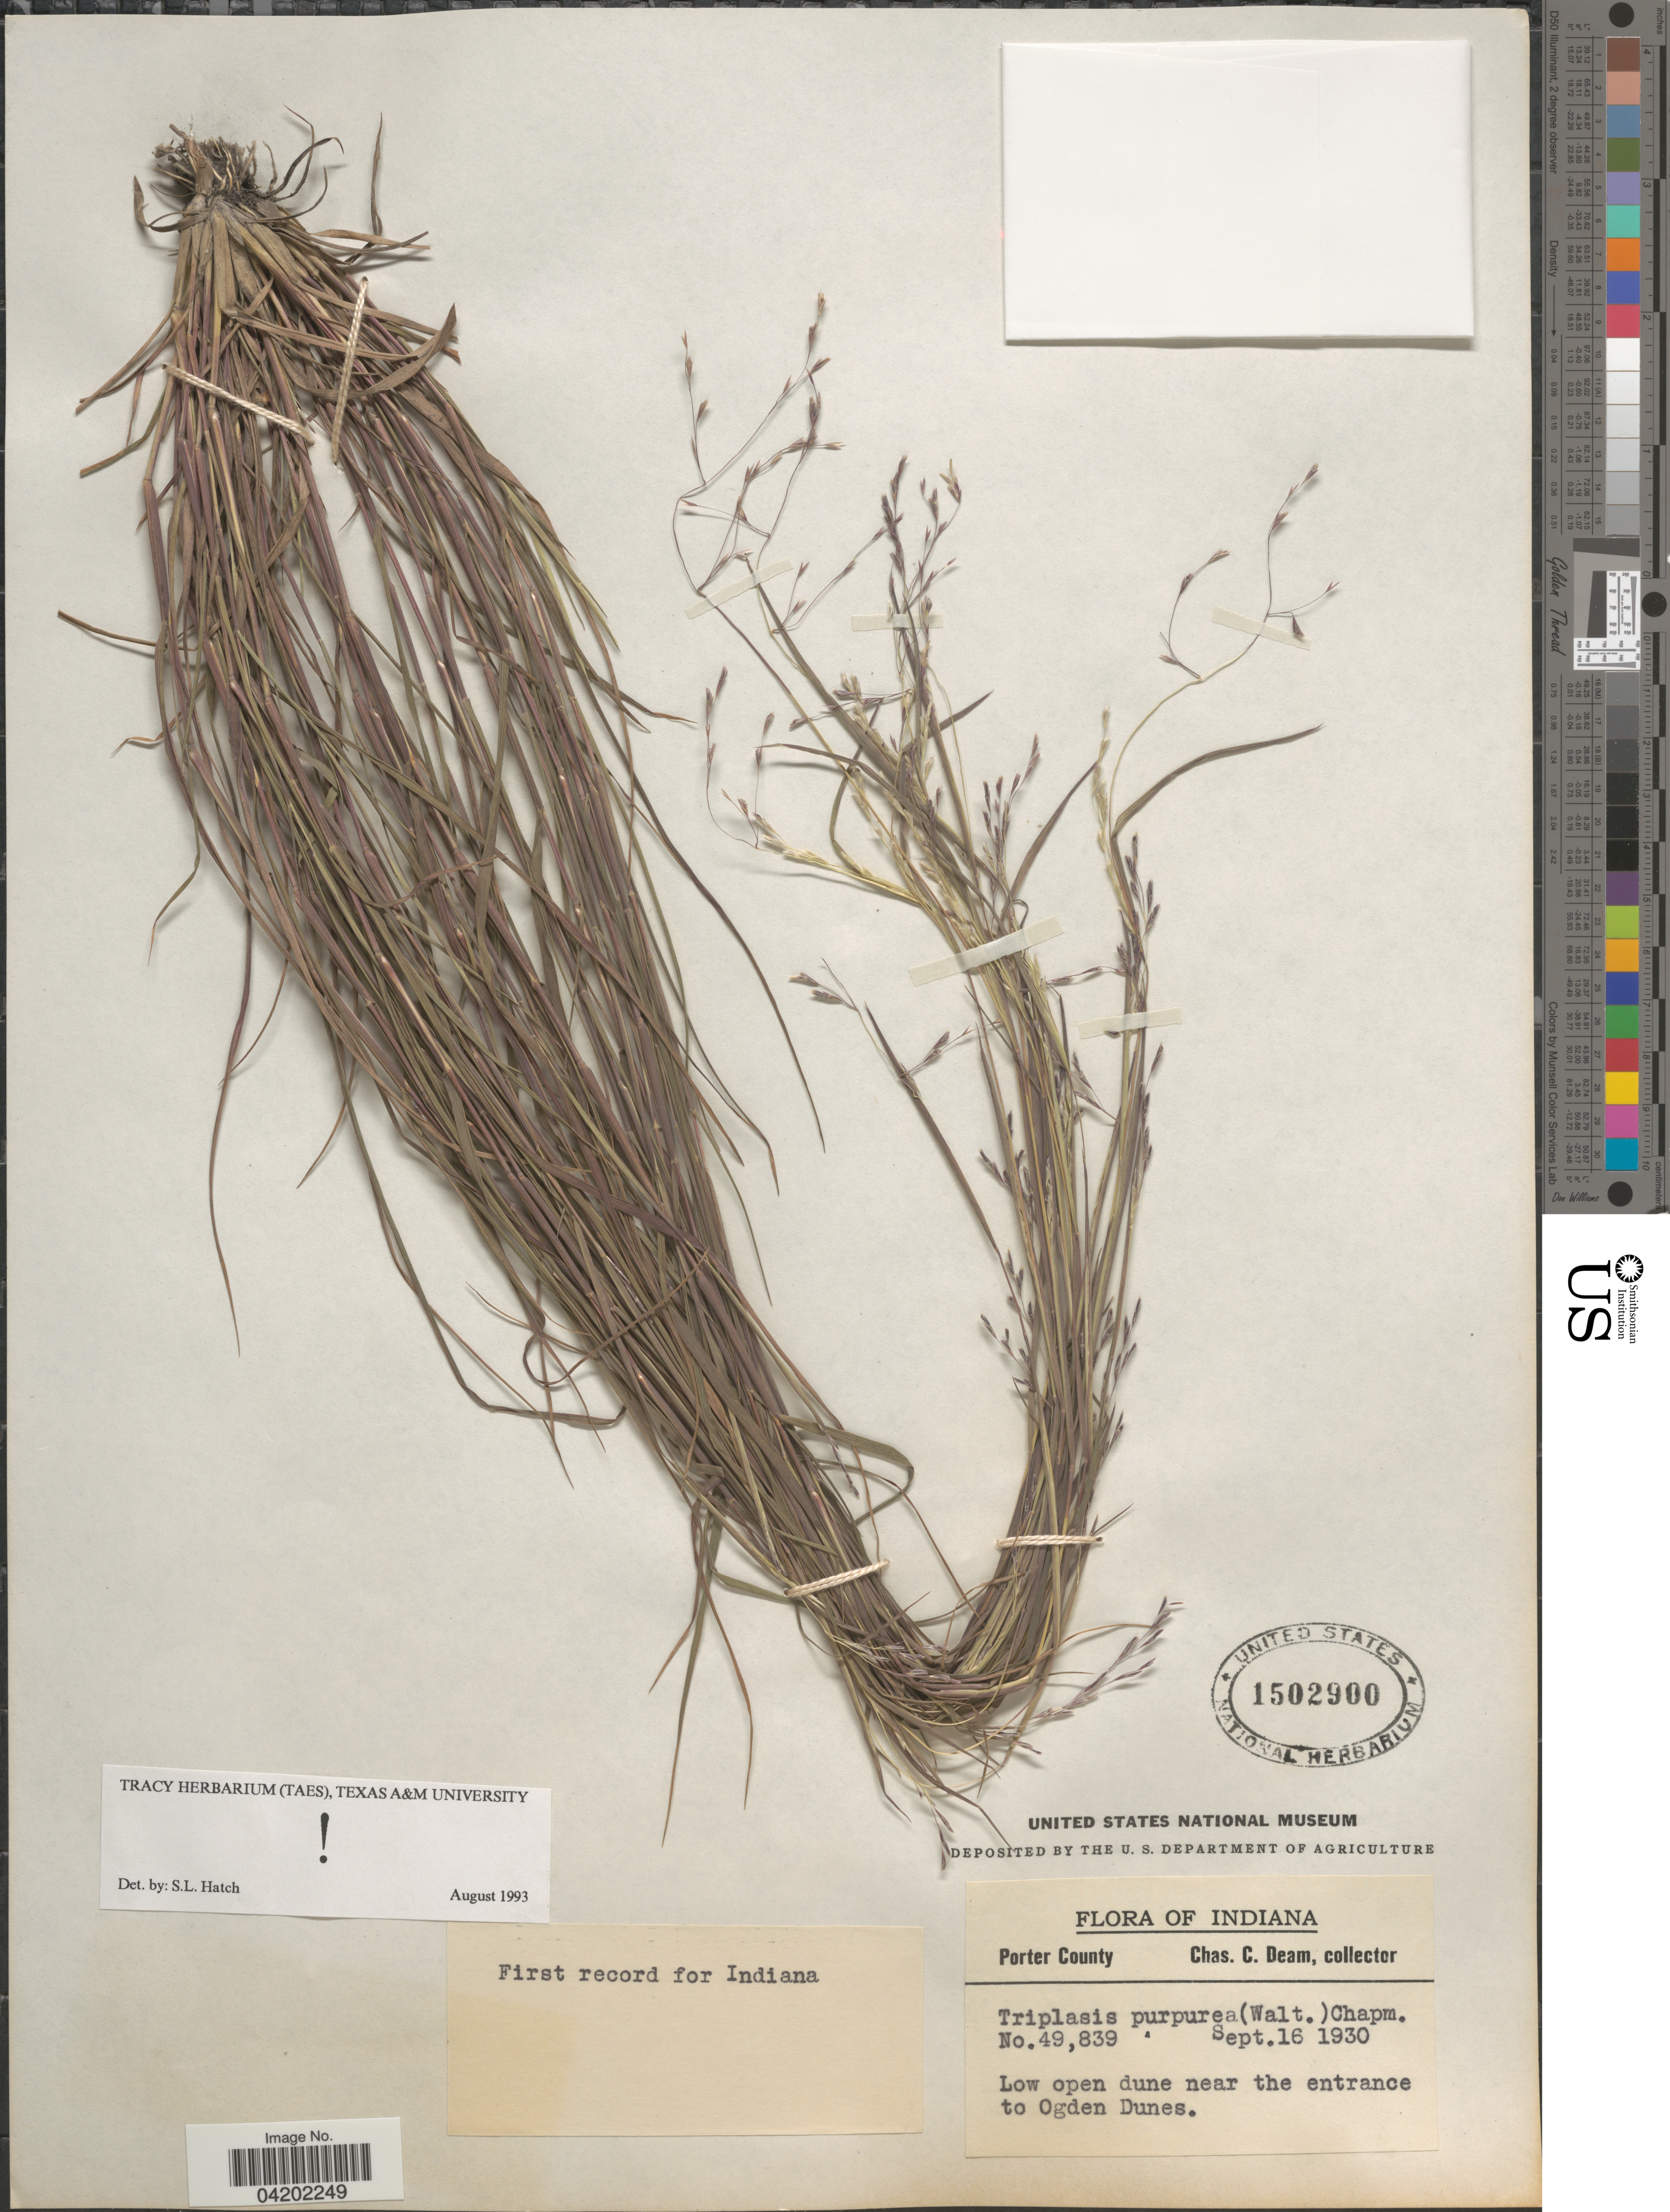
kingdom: Plantae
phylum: Tracheophyta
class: Liliopsida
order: Poales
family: Poaceae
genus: Triplasis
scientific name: Triplasis purpurea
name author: (Walter) Chapm.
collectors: C. C. Deam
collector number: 49839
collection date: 1930-09-16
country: United States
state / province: Indiana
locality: Porter County. Near the entrance to Ogden Dunes.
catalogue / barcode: US 1502900